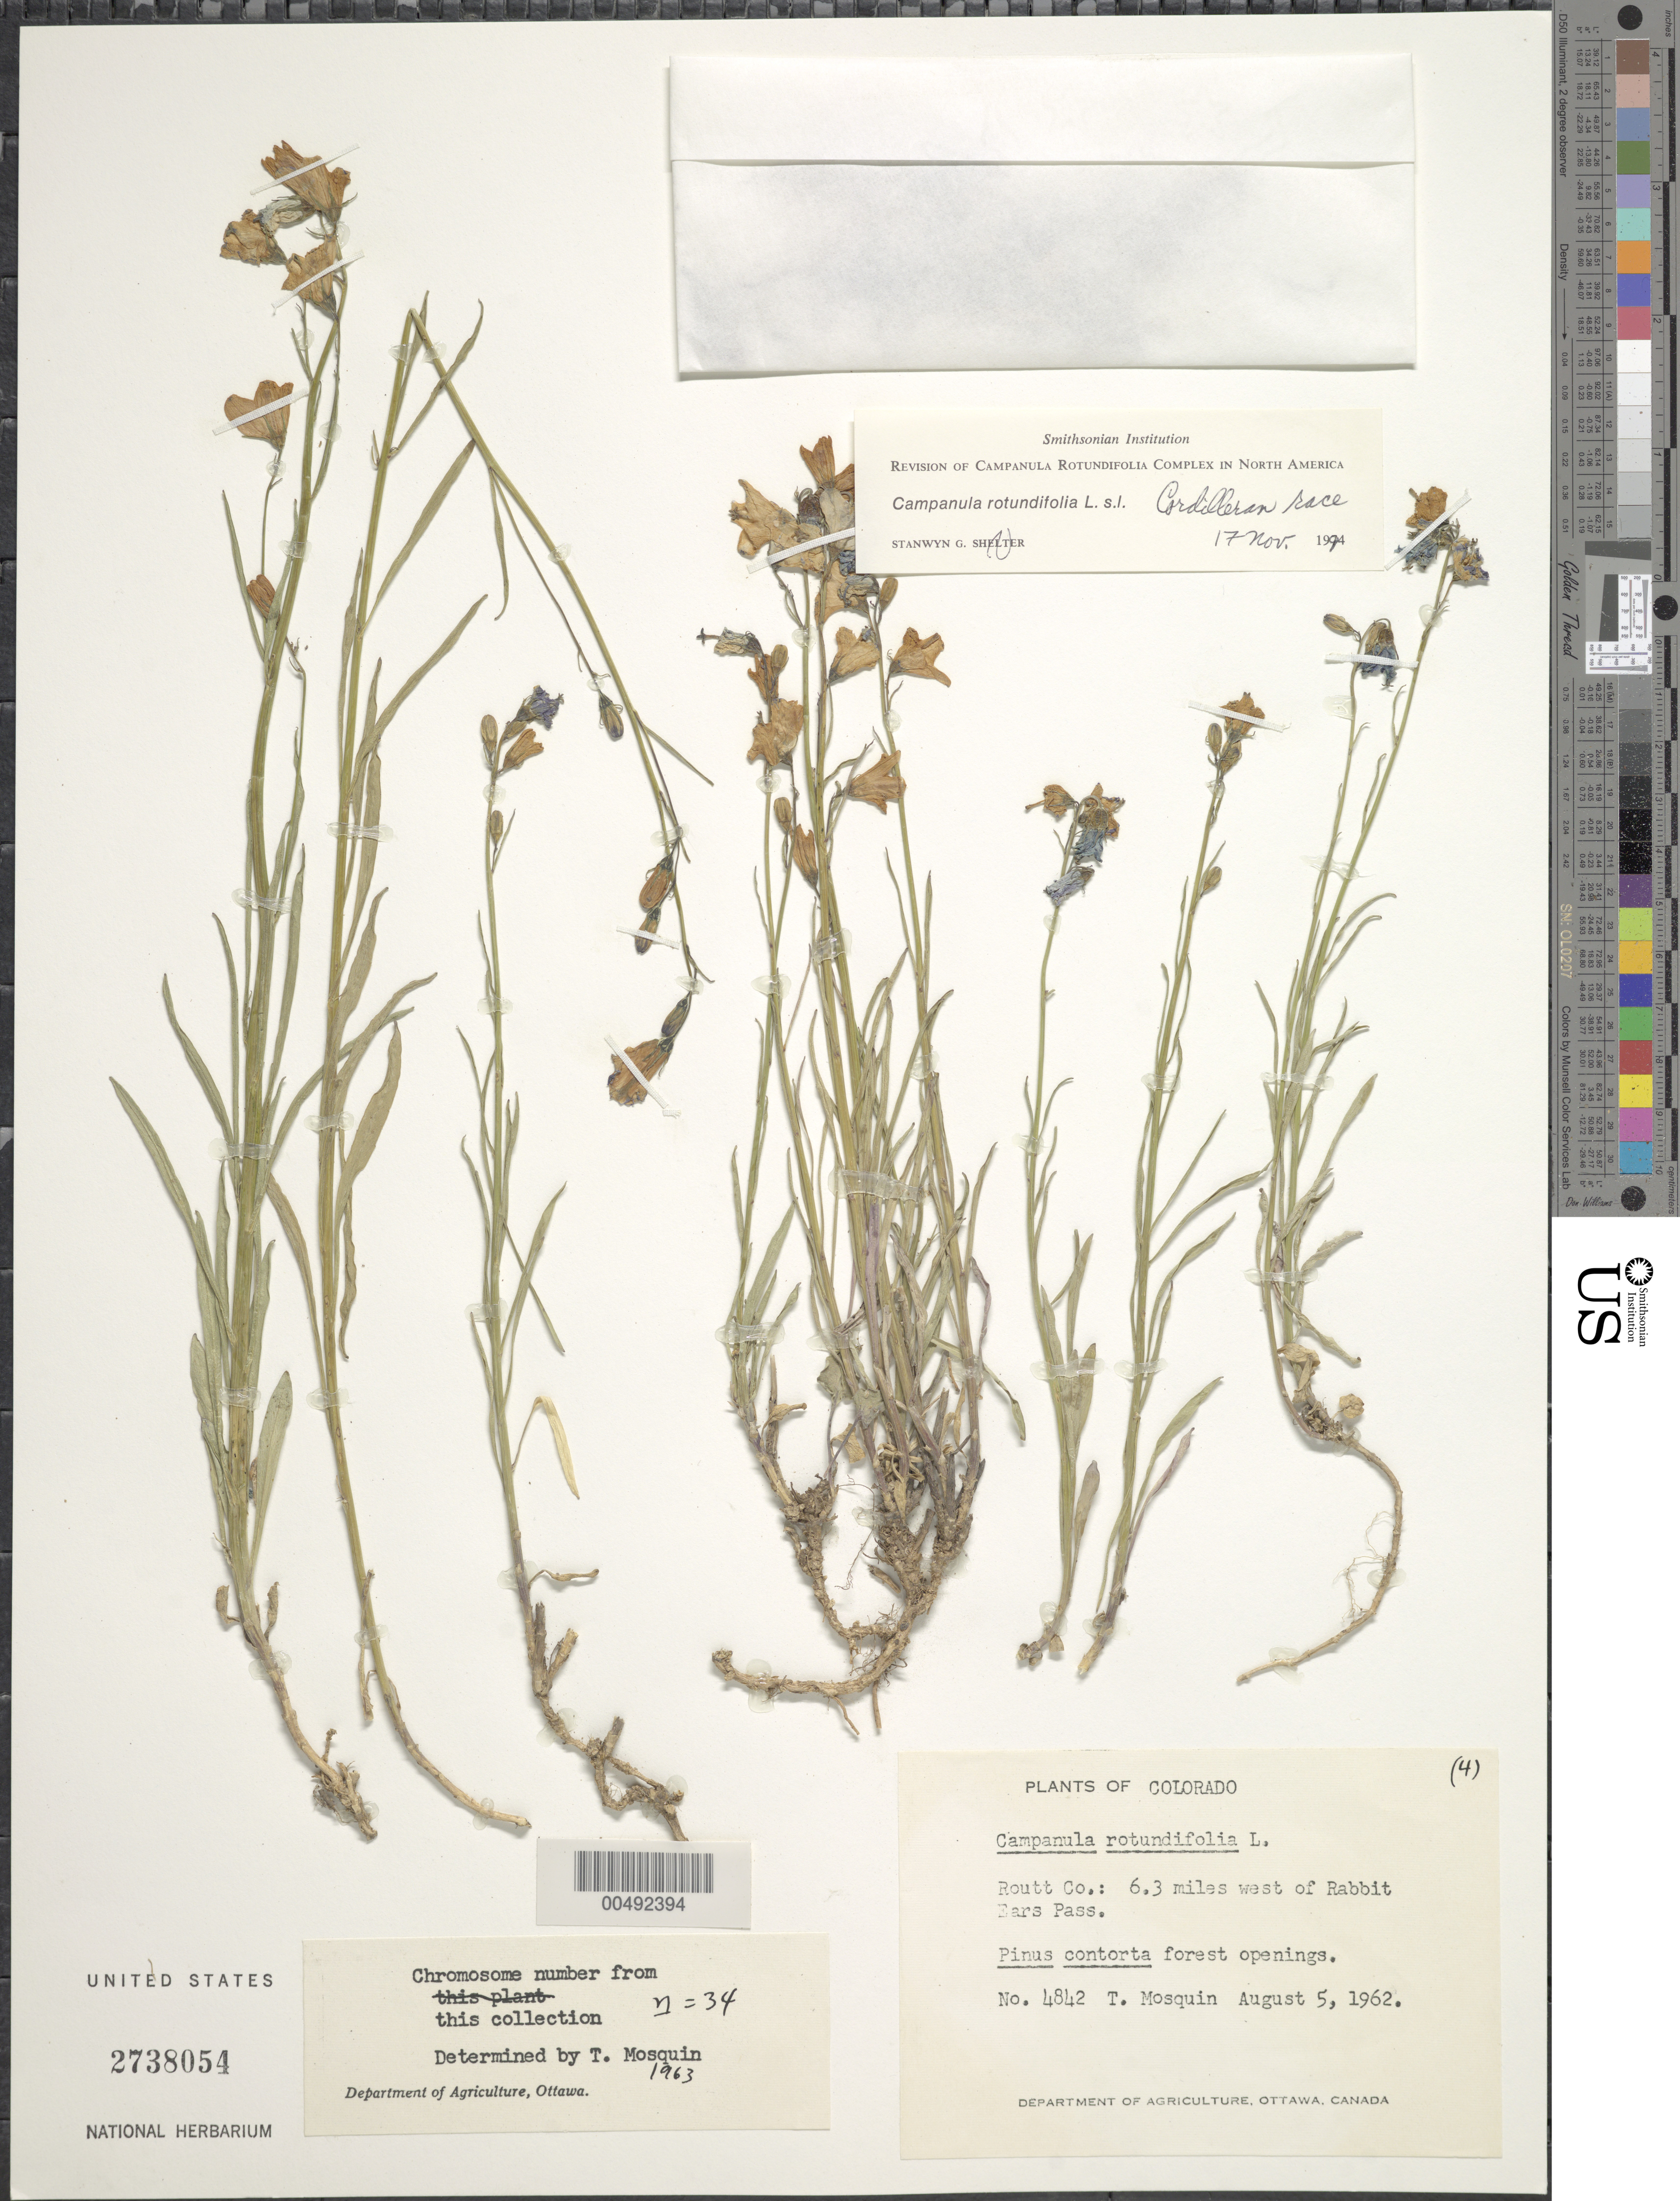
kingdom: Plantae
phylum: Tracheophyta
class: Magnoliopsida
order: Asterales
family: Campanulaceae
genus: Campanula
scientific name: Campanula rotundifolia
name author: L.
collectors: T. Mosquin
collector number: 4842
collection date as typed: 05 Aug 1962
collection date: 1962-08-05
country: United States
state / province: Colorado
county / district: Routt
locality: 6.3 mi. W of Rabbit Ears Pass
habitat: Pinus contorta forest openings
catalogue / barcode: US 2738054